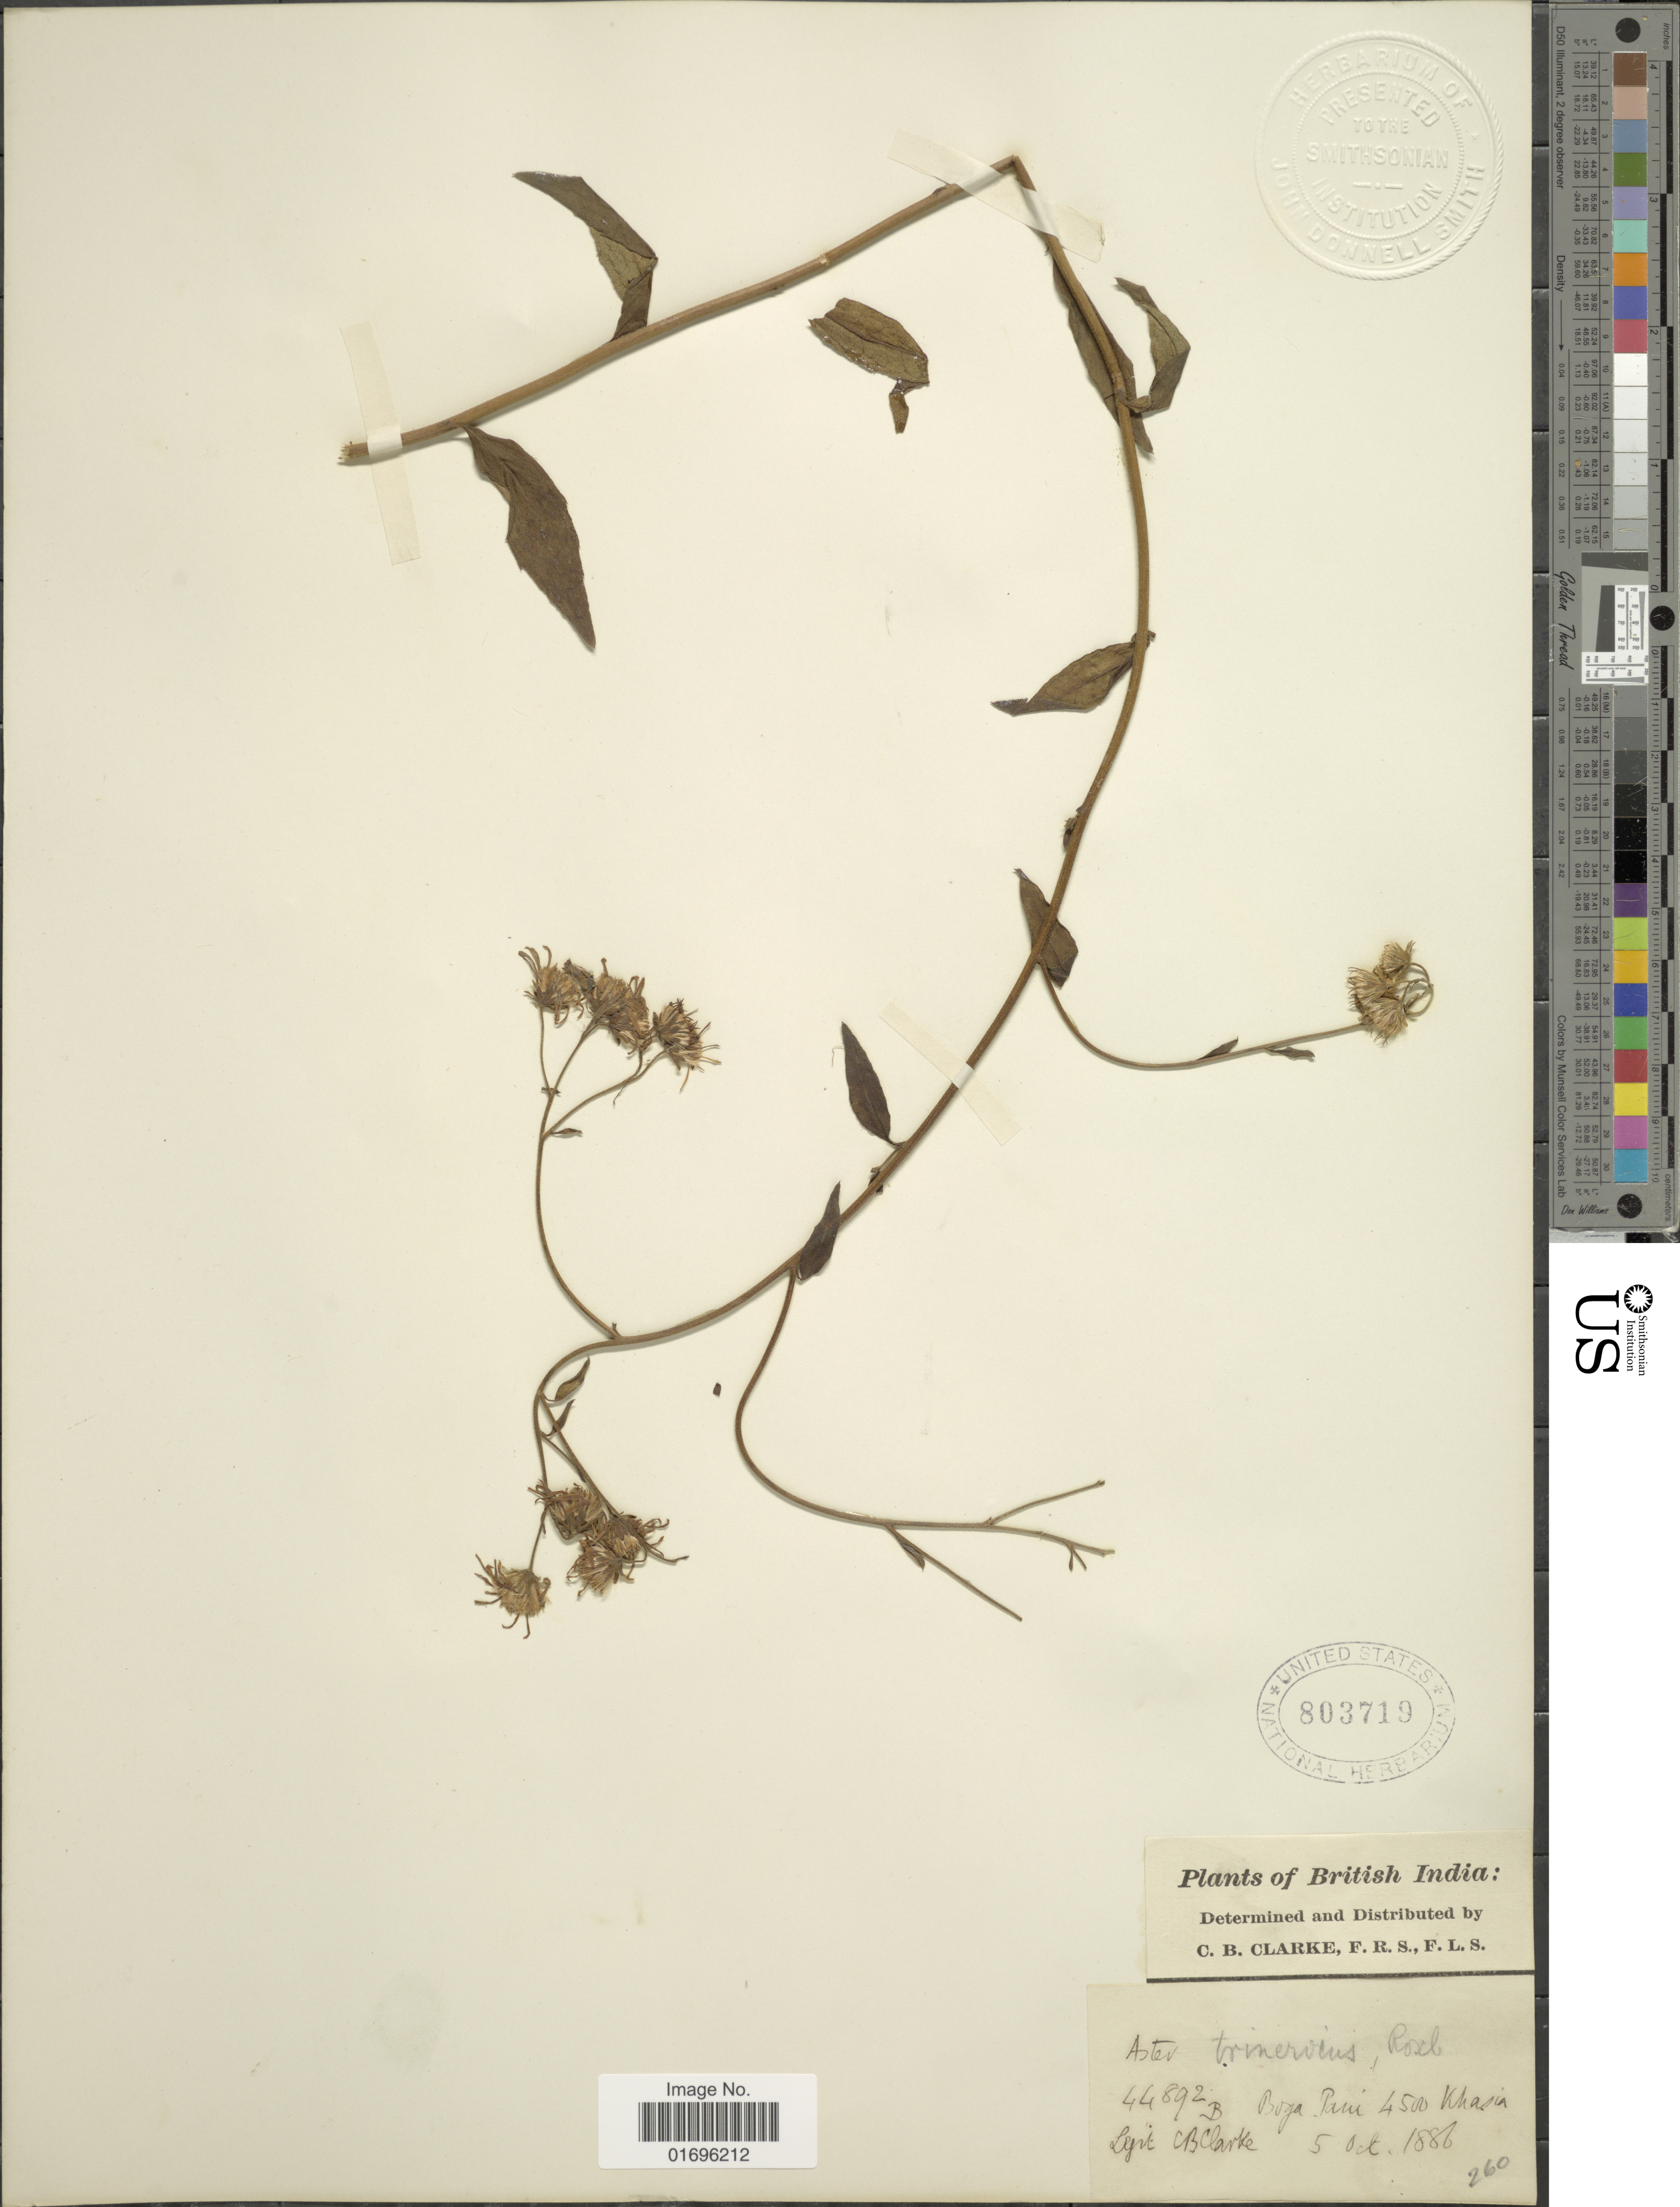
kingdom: Plantae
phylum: Tracheophyta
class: Magnoliopsida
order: Asterales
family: Asteraceae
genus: Aster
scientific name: Aster ageratoides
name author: Turcz.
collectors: C. B. Clarke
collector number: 44892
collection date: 1886-10-05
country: India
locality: British India. Boga Pani, Khasia.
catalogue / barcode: US 803719